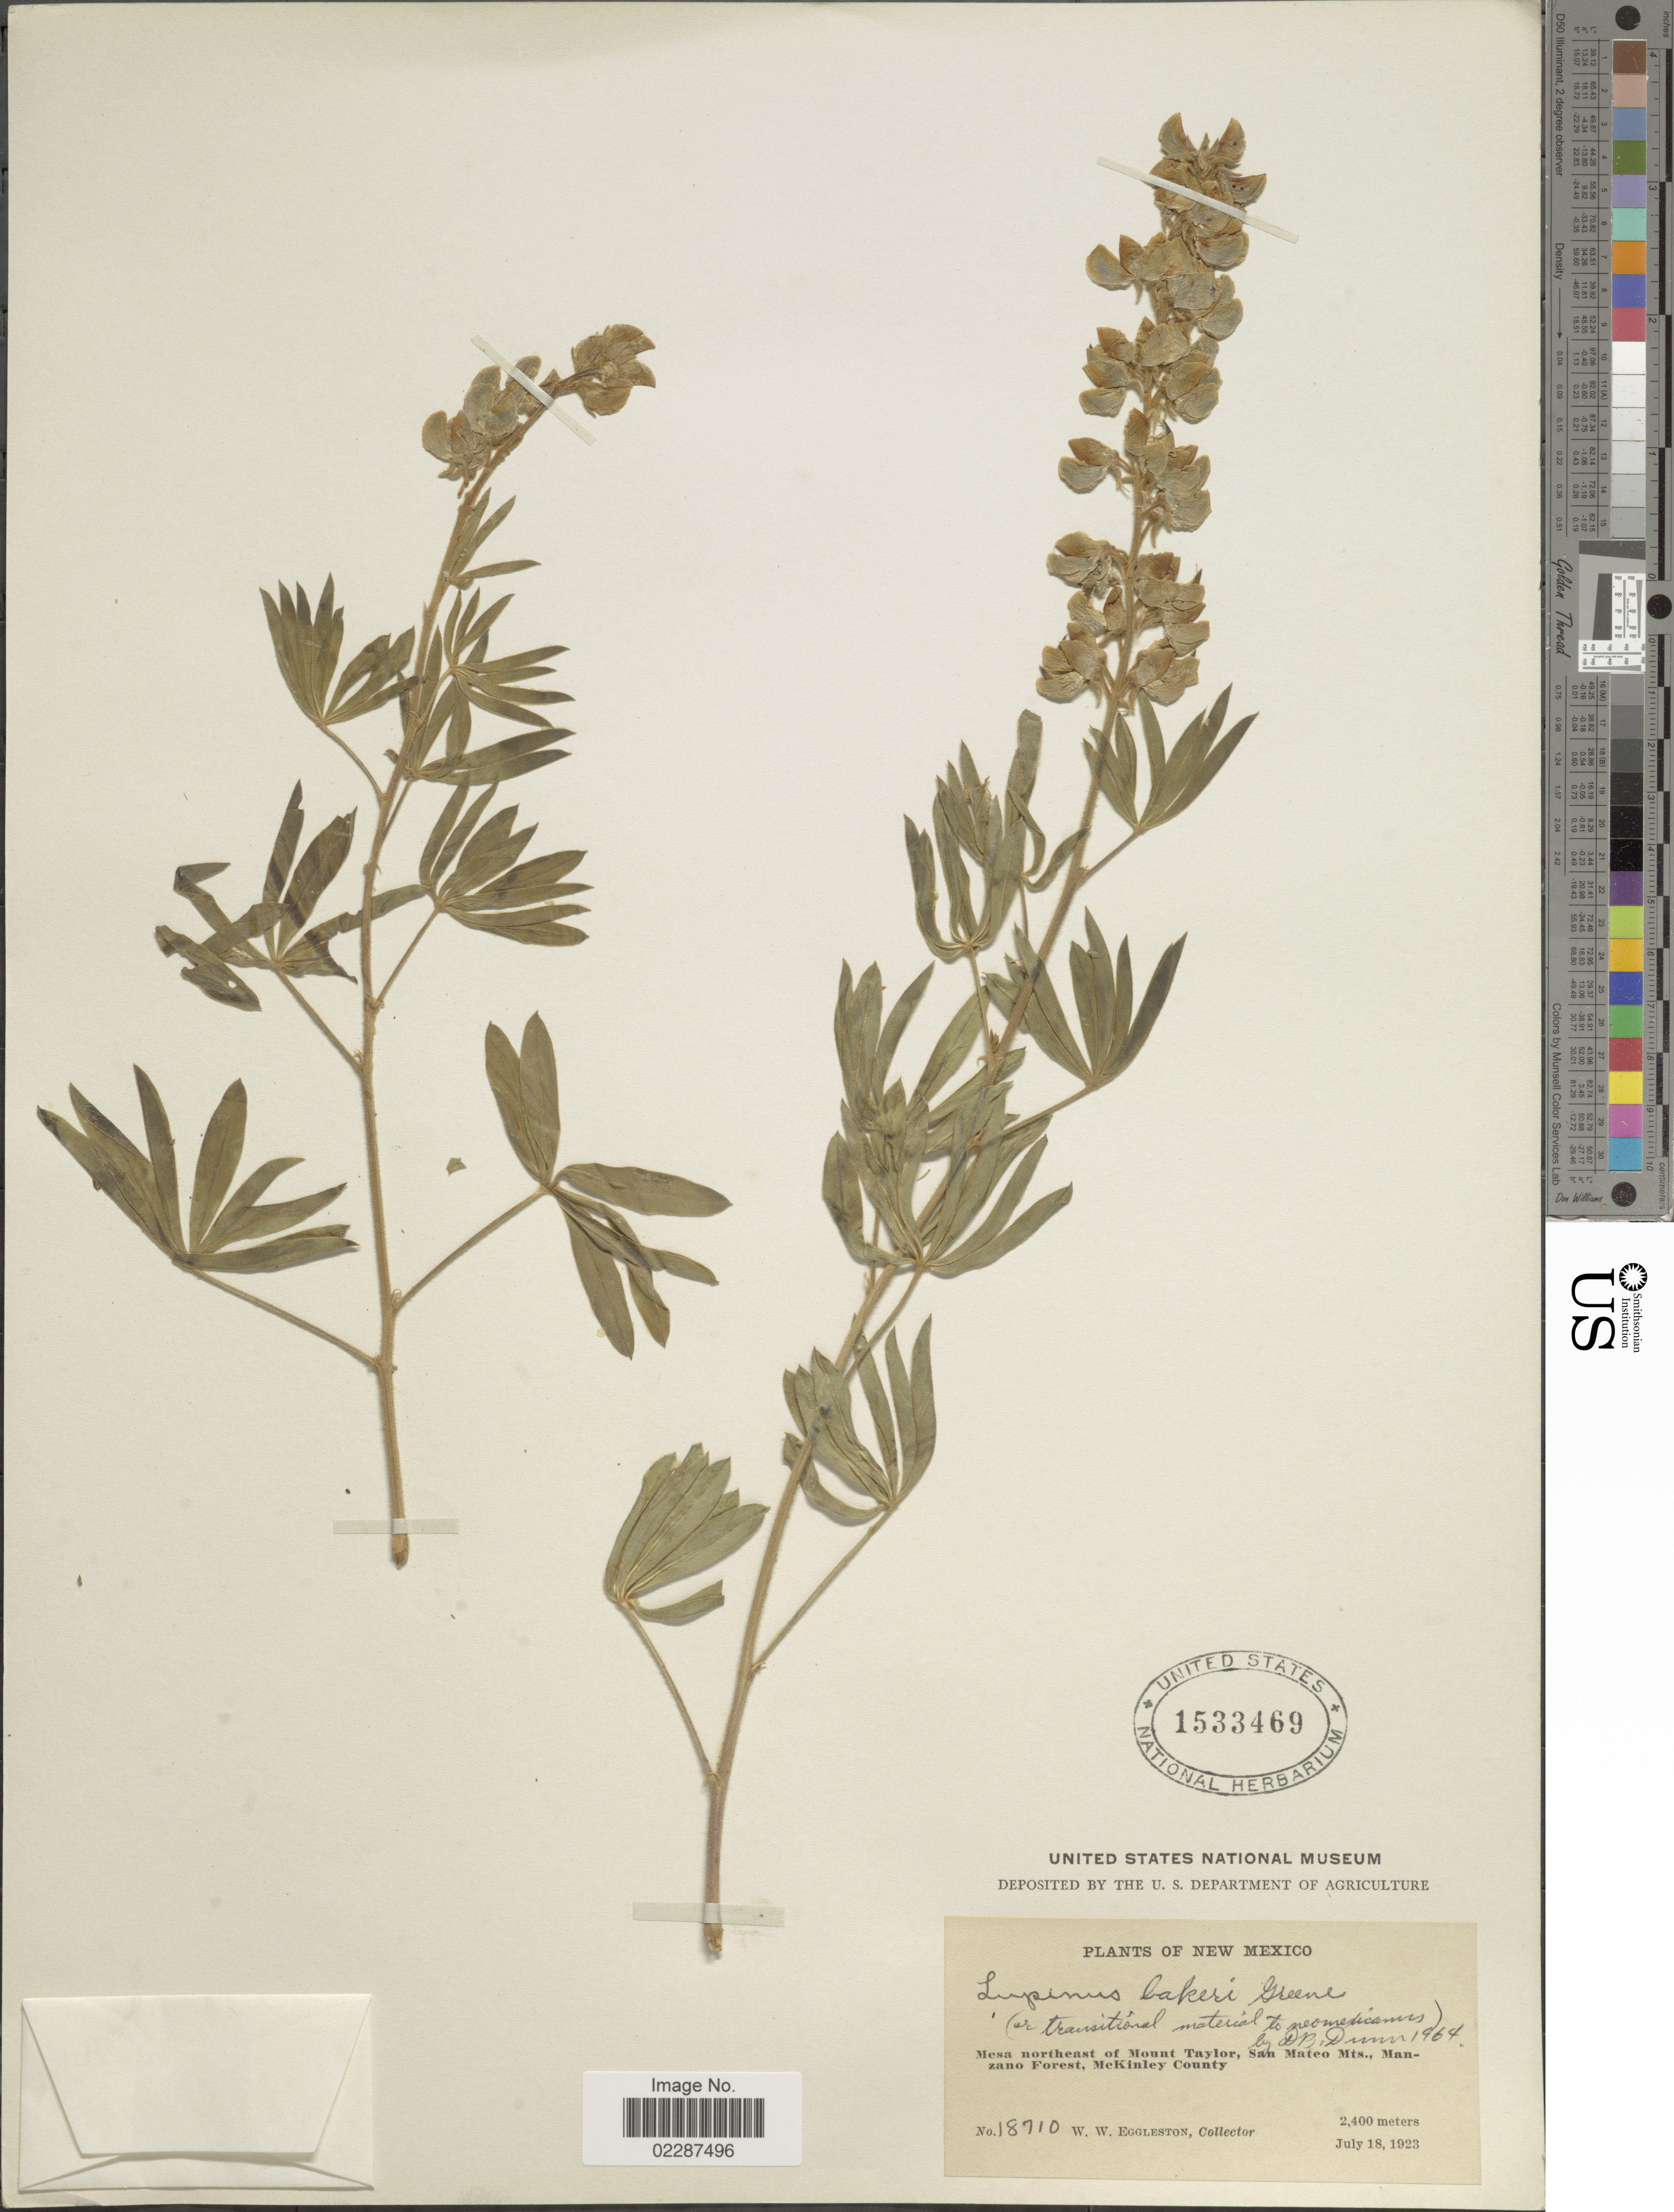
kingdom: Plantae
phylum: Tracheophyta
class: Magnoliopsida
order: Fabales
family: Fabaceae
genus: Lupinus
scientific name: Lupinus sericeus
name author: Pursh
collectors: W. W. Eggleston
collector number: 18710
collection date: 1923-07-18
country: United States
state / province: New Mexico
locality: Mesa northeast of Mount Taylor, San Mateo Mts. Manzano Forest, McKinley County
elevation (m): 2400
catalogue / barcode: US 1533469